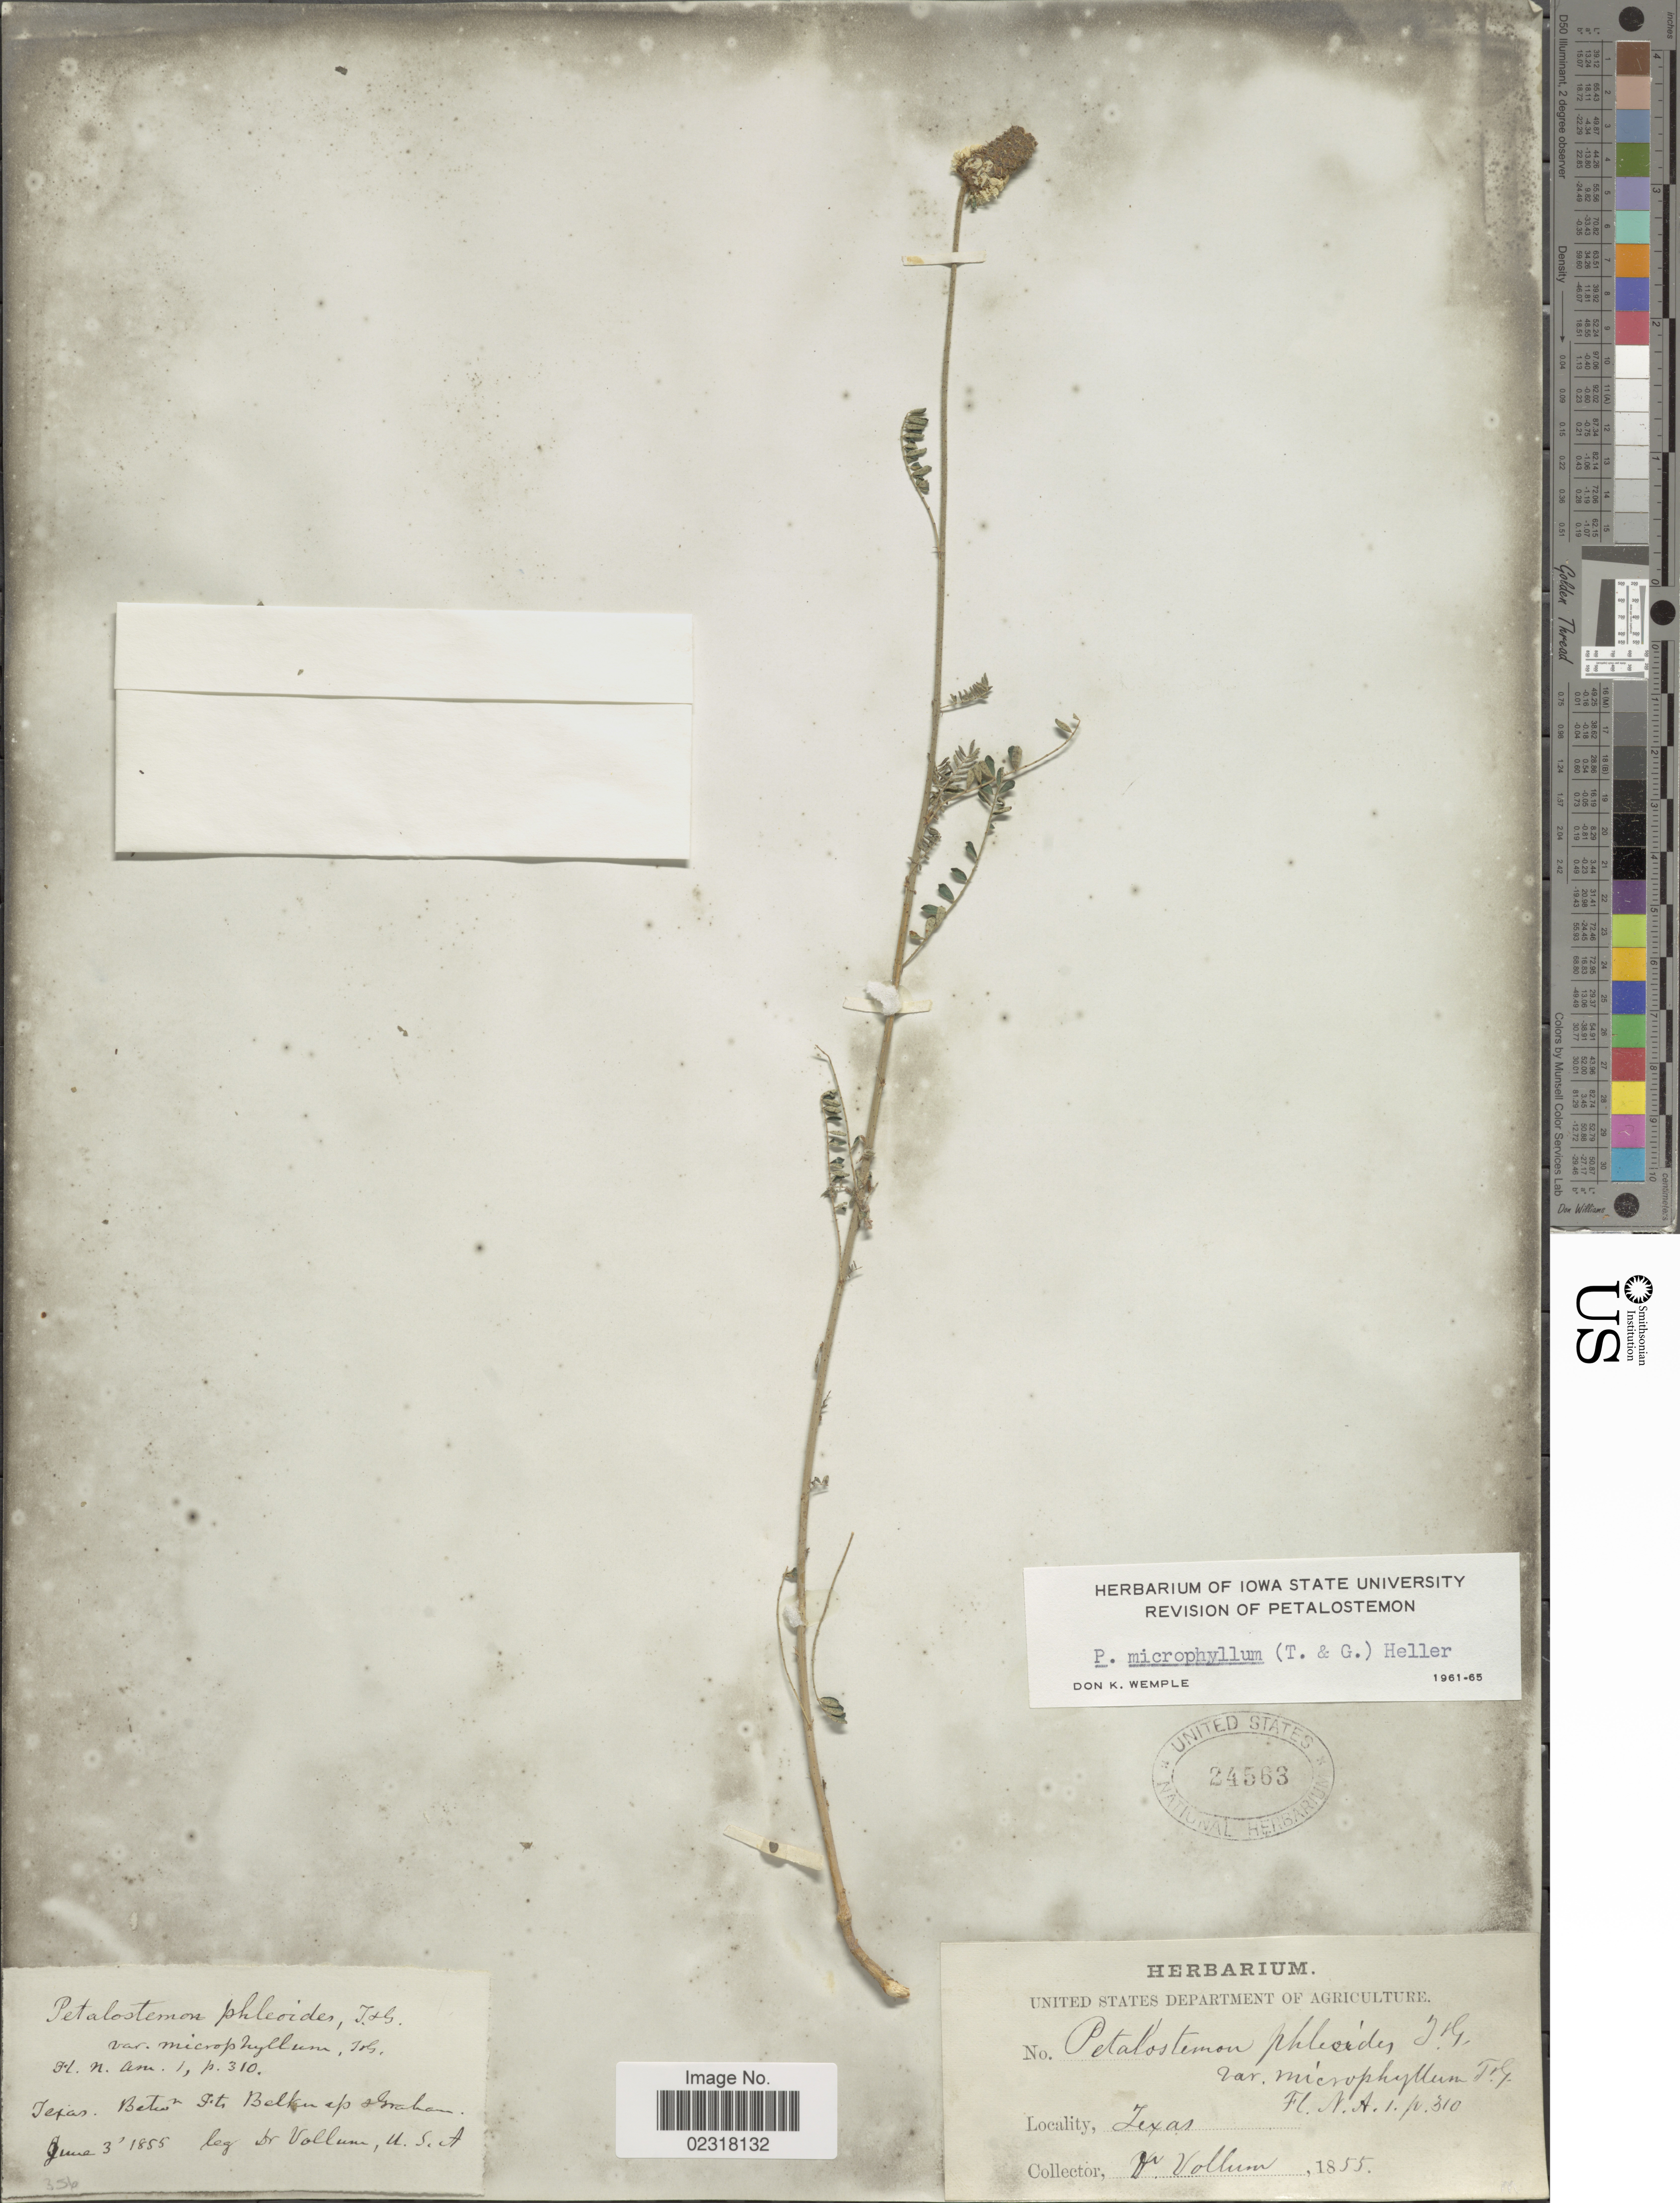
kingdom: Plantae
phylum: Tracheophyta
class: Magnoliopsida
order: Fabales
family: Fabaceae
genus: Dalea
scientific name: Dalea phleoides var. microphylla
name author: (Torr. & A. Gray) Barneby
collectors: -. Vollum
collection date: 1855-01-03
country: United States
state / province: Texas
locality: Between Fts. Belknap + Graham.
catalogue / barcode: US 24563